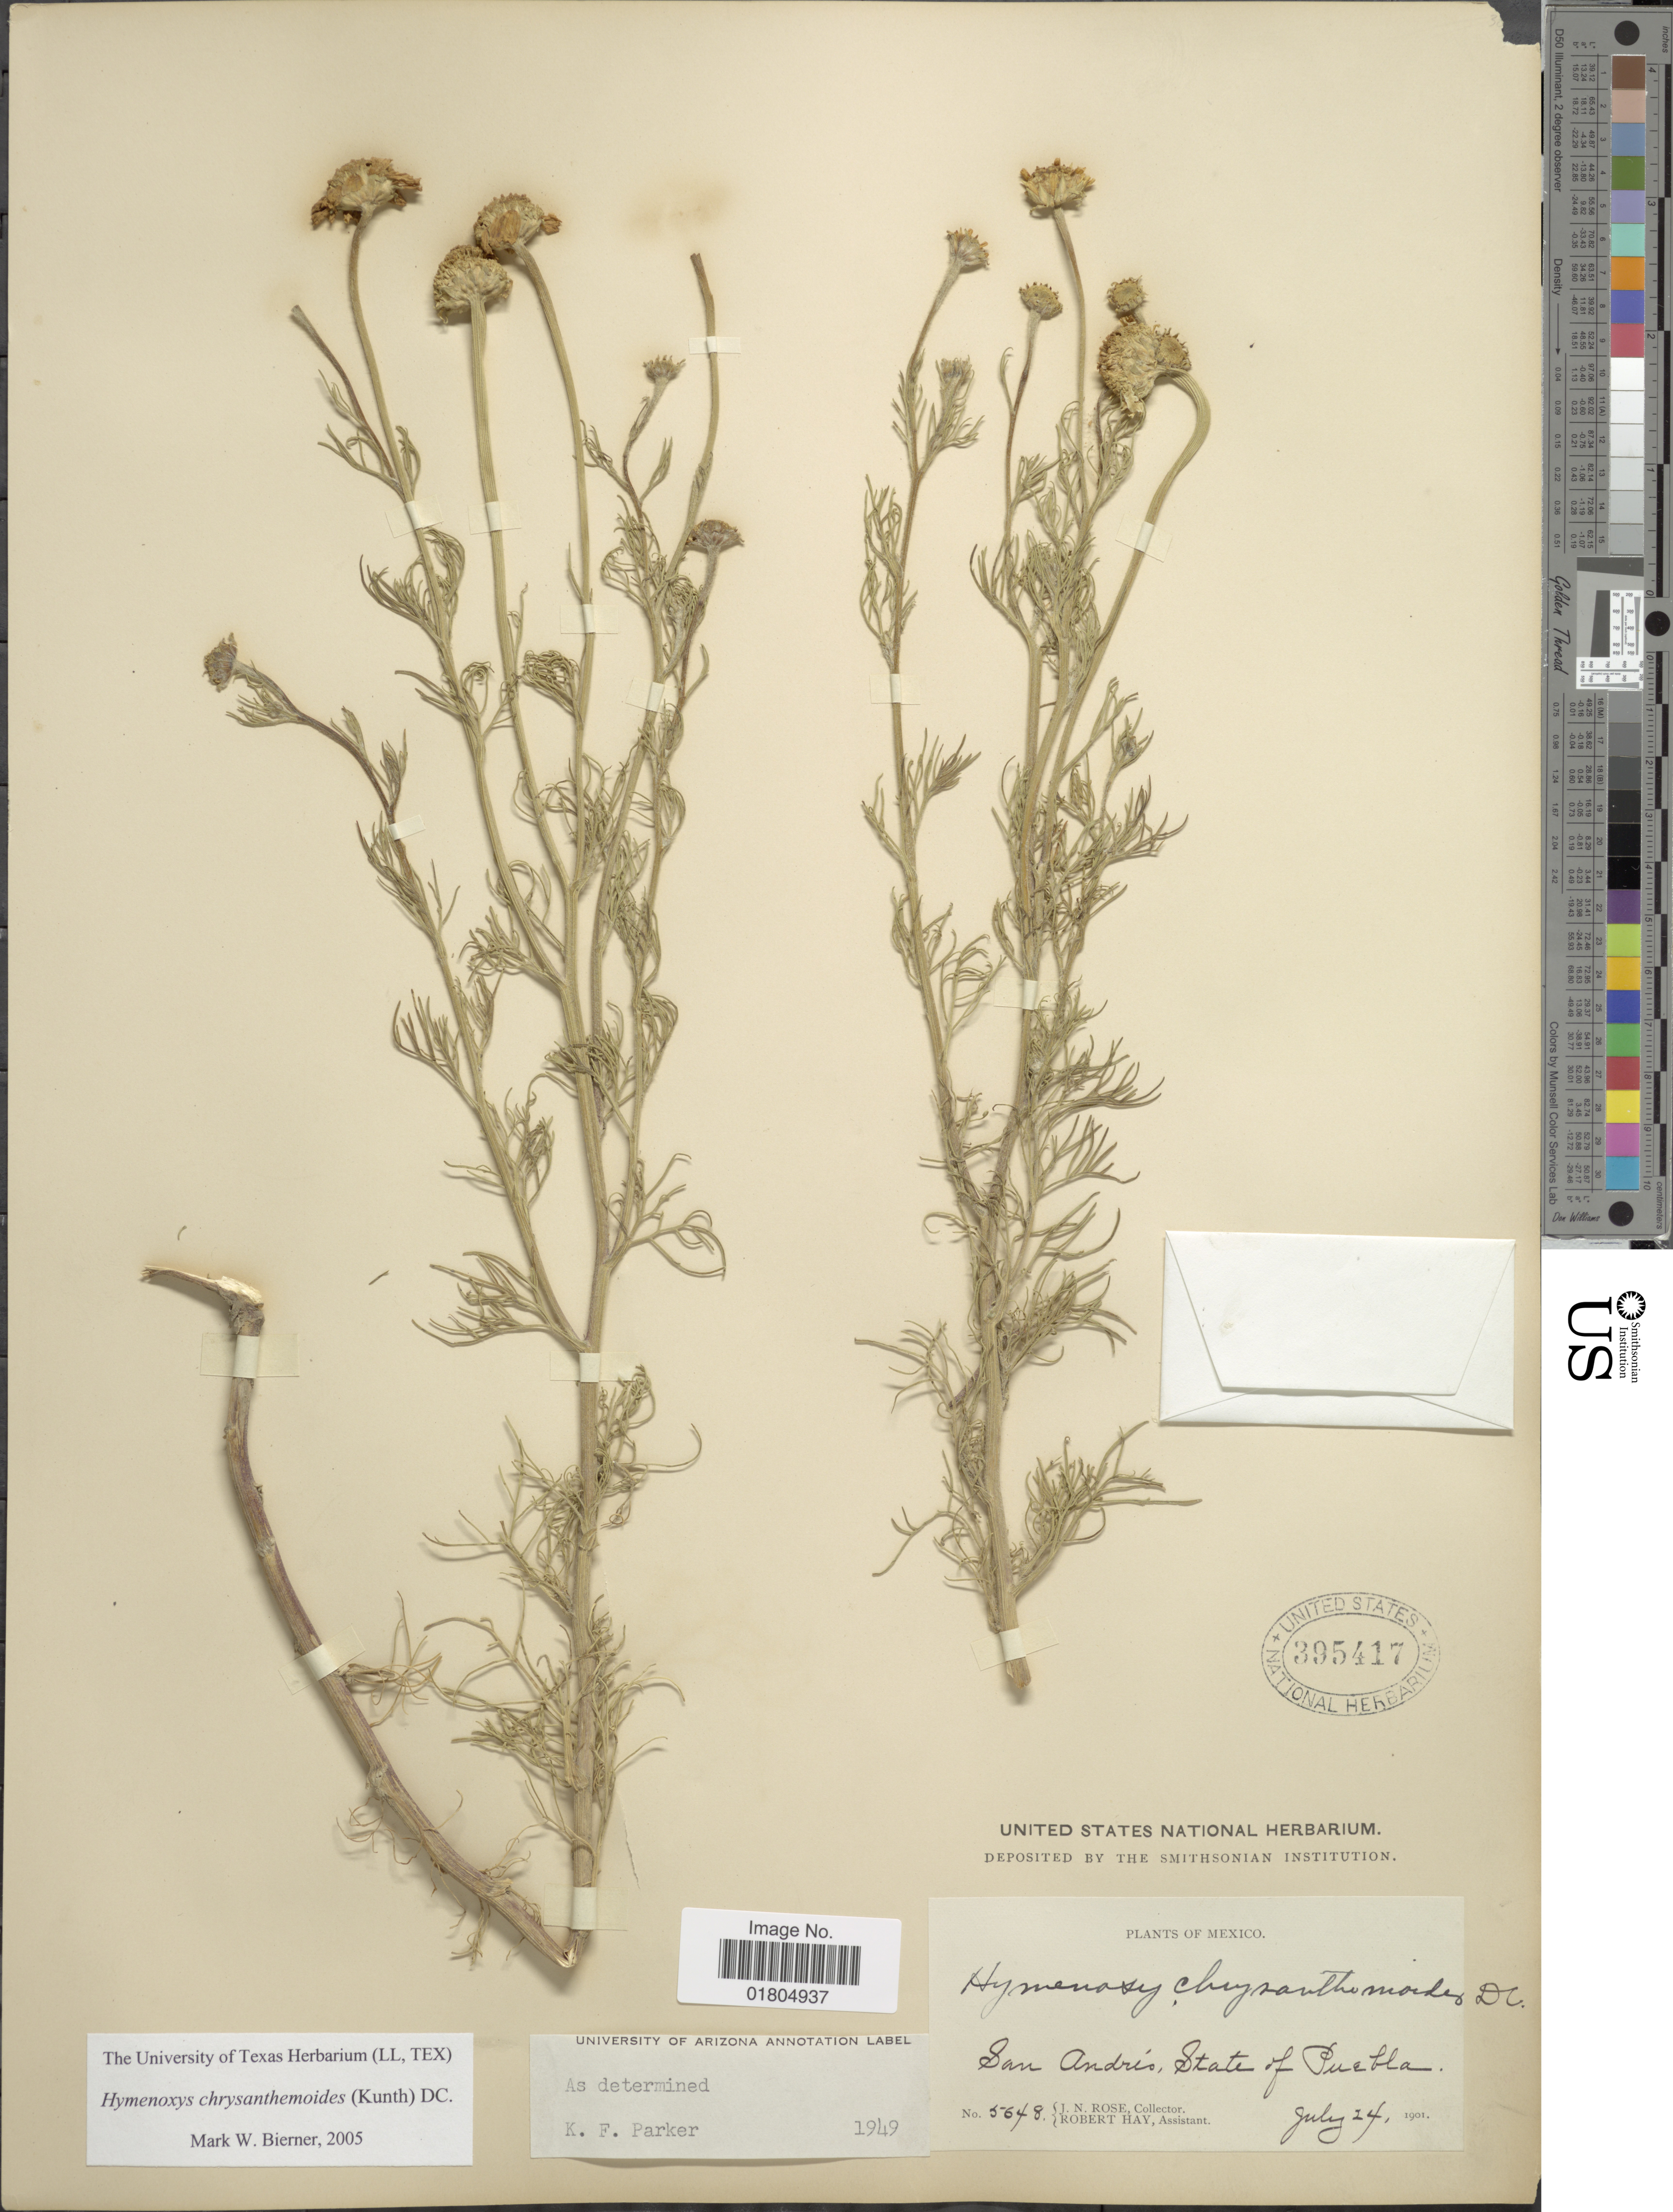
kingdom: Plantae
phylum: Tracheophyta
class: Magnoliopsida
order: Asterales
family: Asteraceae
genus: Hymenoxys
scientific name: Hymenoxys chrysanthemoides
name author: (Kunth) DC.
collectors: J. N. Rose & R. H. Hay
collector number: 5648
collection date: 1901-07-24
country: Mexico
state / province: Puebla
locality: San Andrés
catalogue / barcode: US 395417